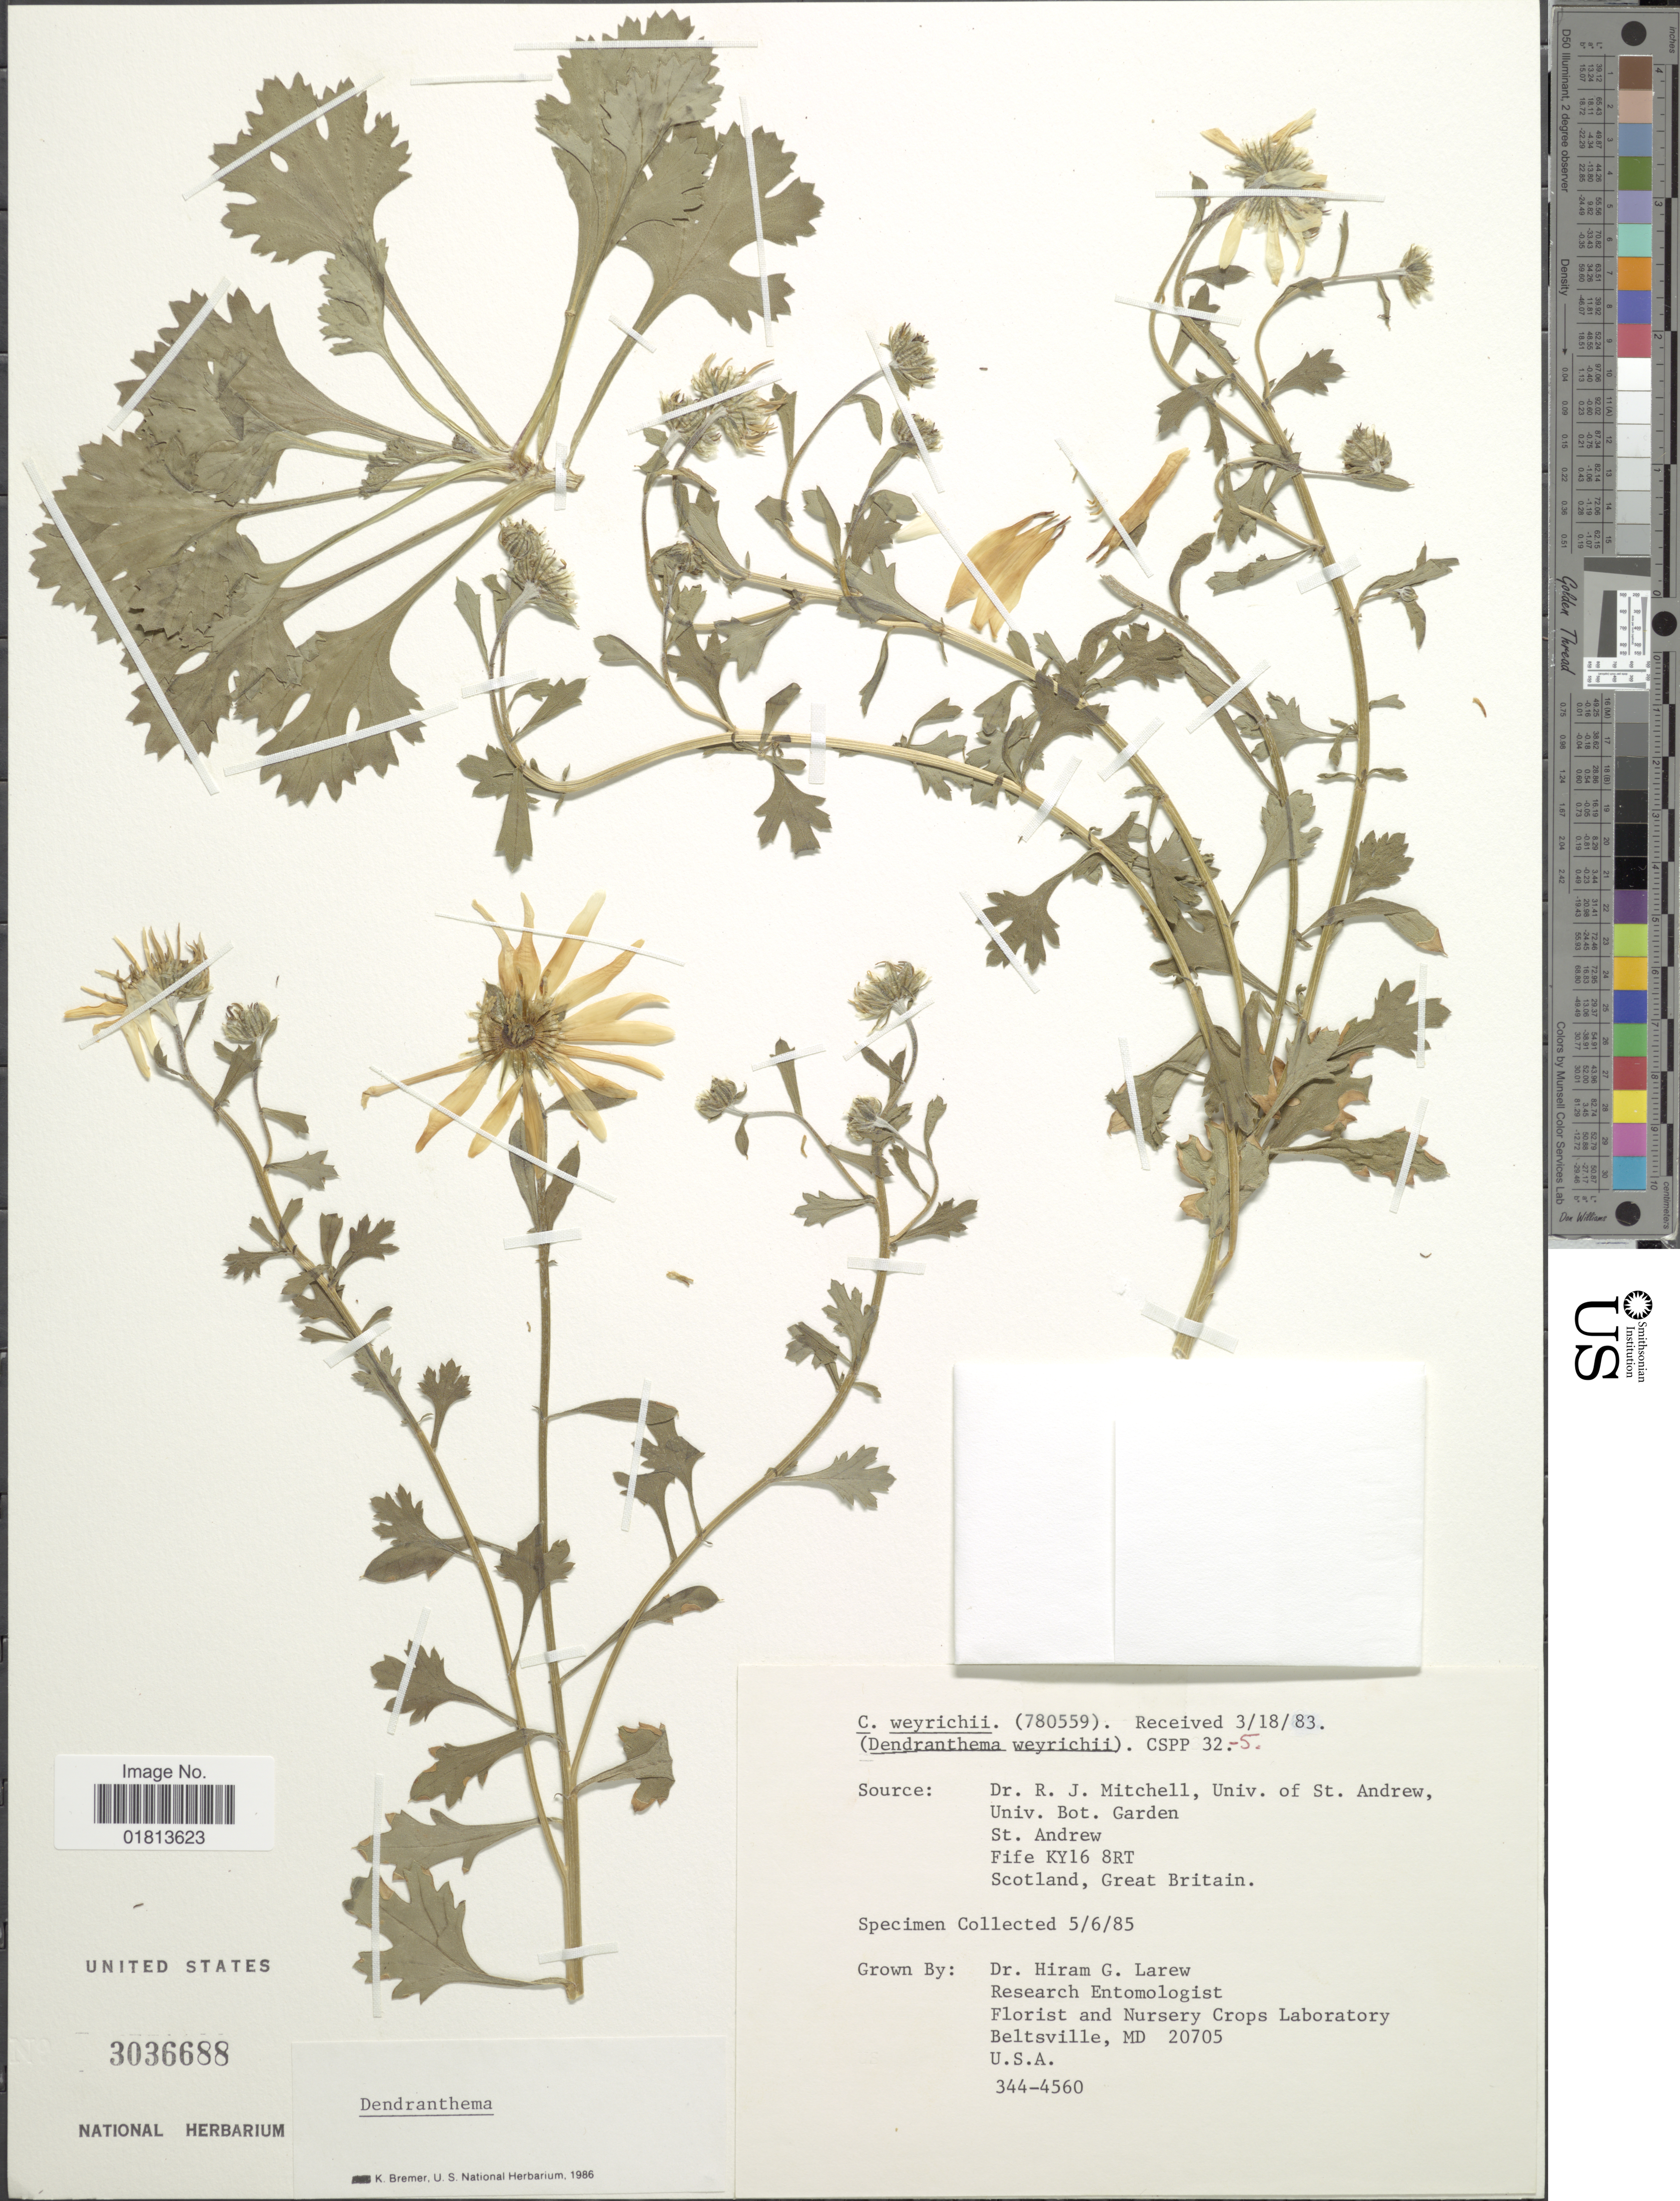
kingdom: Plantae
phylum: Tracheophyta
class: Magnoliopsida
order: Asterales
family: Asteraceae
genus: Dendranthema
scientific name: Dendranthema weyrichii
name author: (Maxim.) Tzvelev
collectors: H. Larew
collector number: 20705?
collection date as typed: Transcribed d/m/y: 6/5/85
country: United States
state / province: Maryland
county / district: Prince George's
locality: Florist and Nursery Crops Laboratory [unsure placement], Beltsville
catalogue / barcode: US 3036688